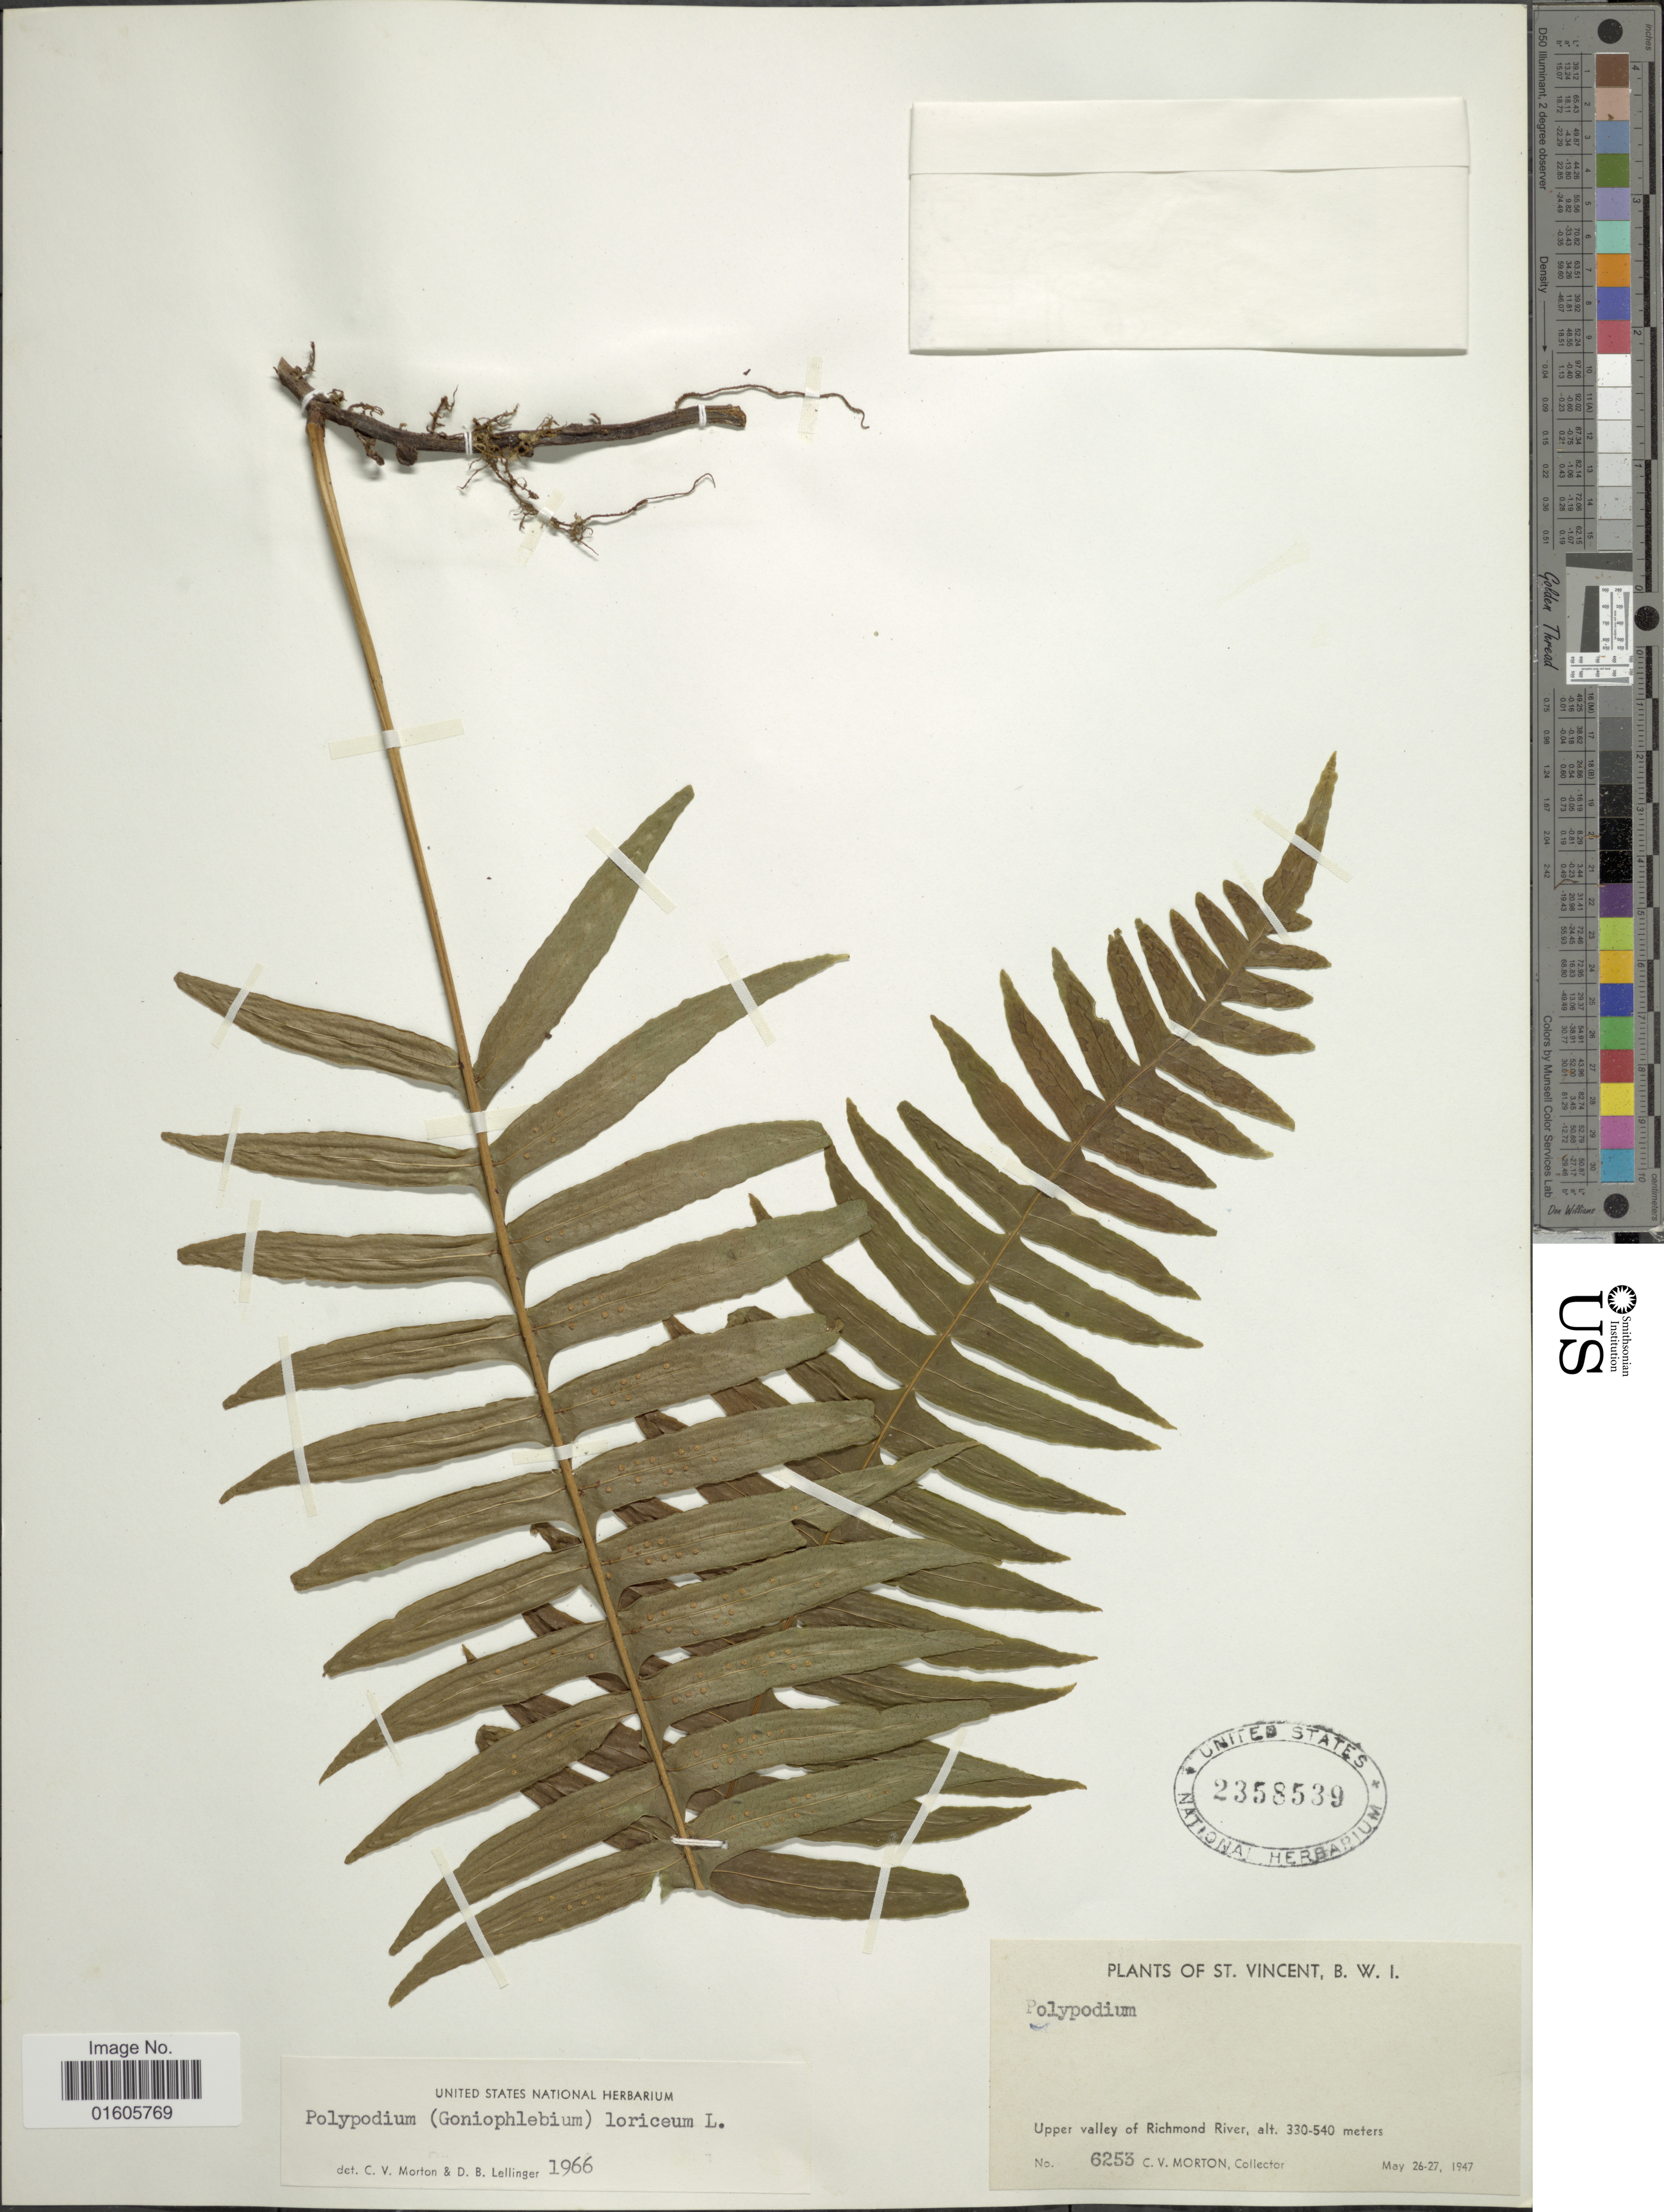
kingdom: Plantae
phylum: Tracheophyta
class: Polypodiopsida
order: Polypodiales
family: Polypodiaceae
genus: Serpocaulon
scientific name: Serpocaulon loriceum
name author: (L.) A.R. Sm.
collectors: C. V. Morton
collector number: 6253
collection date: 1947-05-26/1947-05-27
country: St. Vincent - Grenadines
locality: St. Vincent, B.W.I. Upper valley of Richmond River.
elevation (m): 330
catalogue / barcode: US 2358539